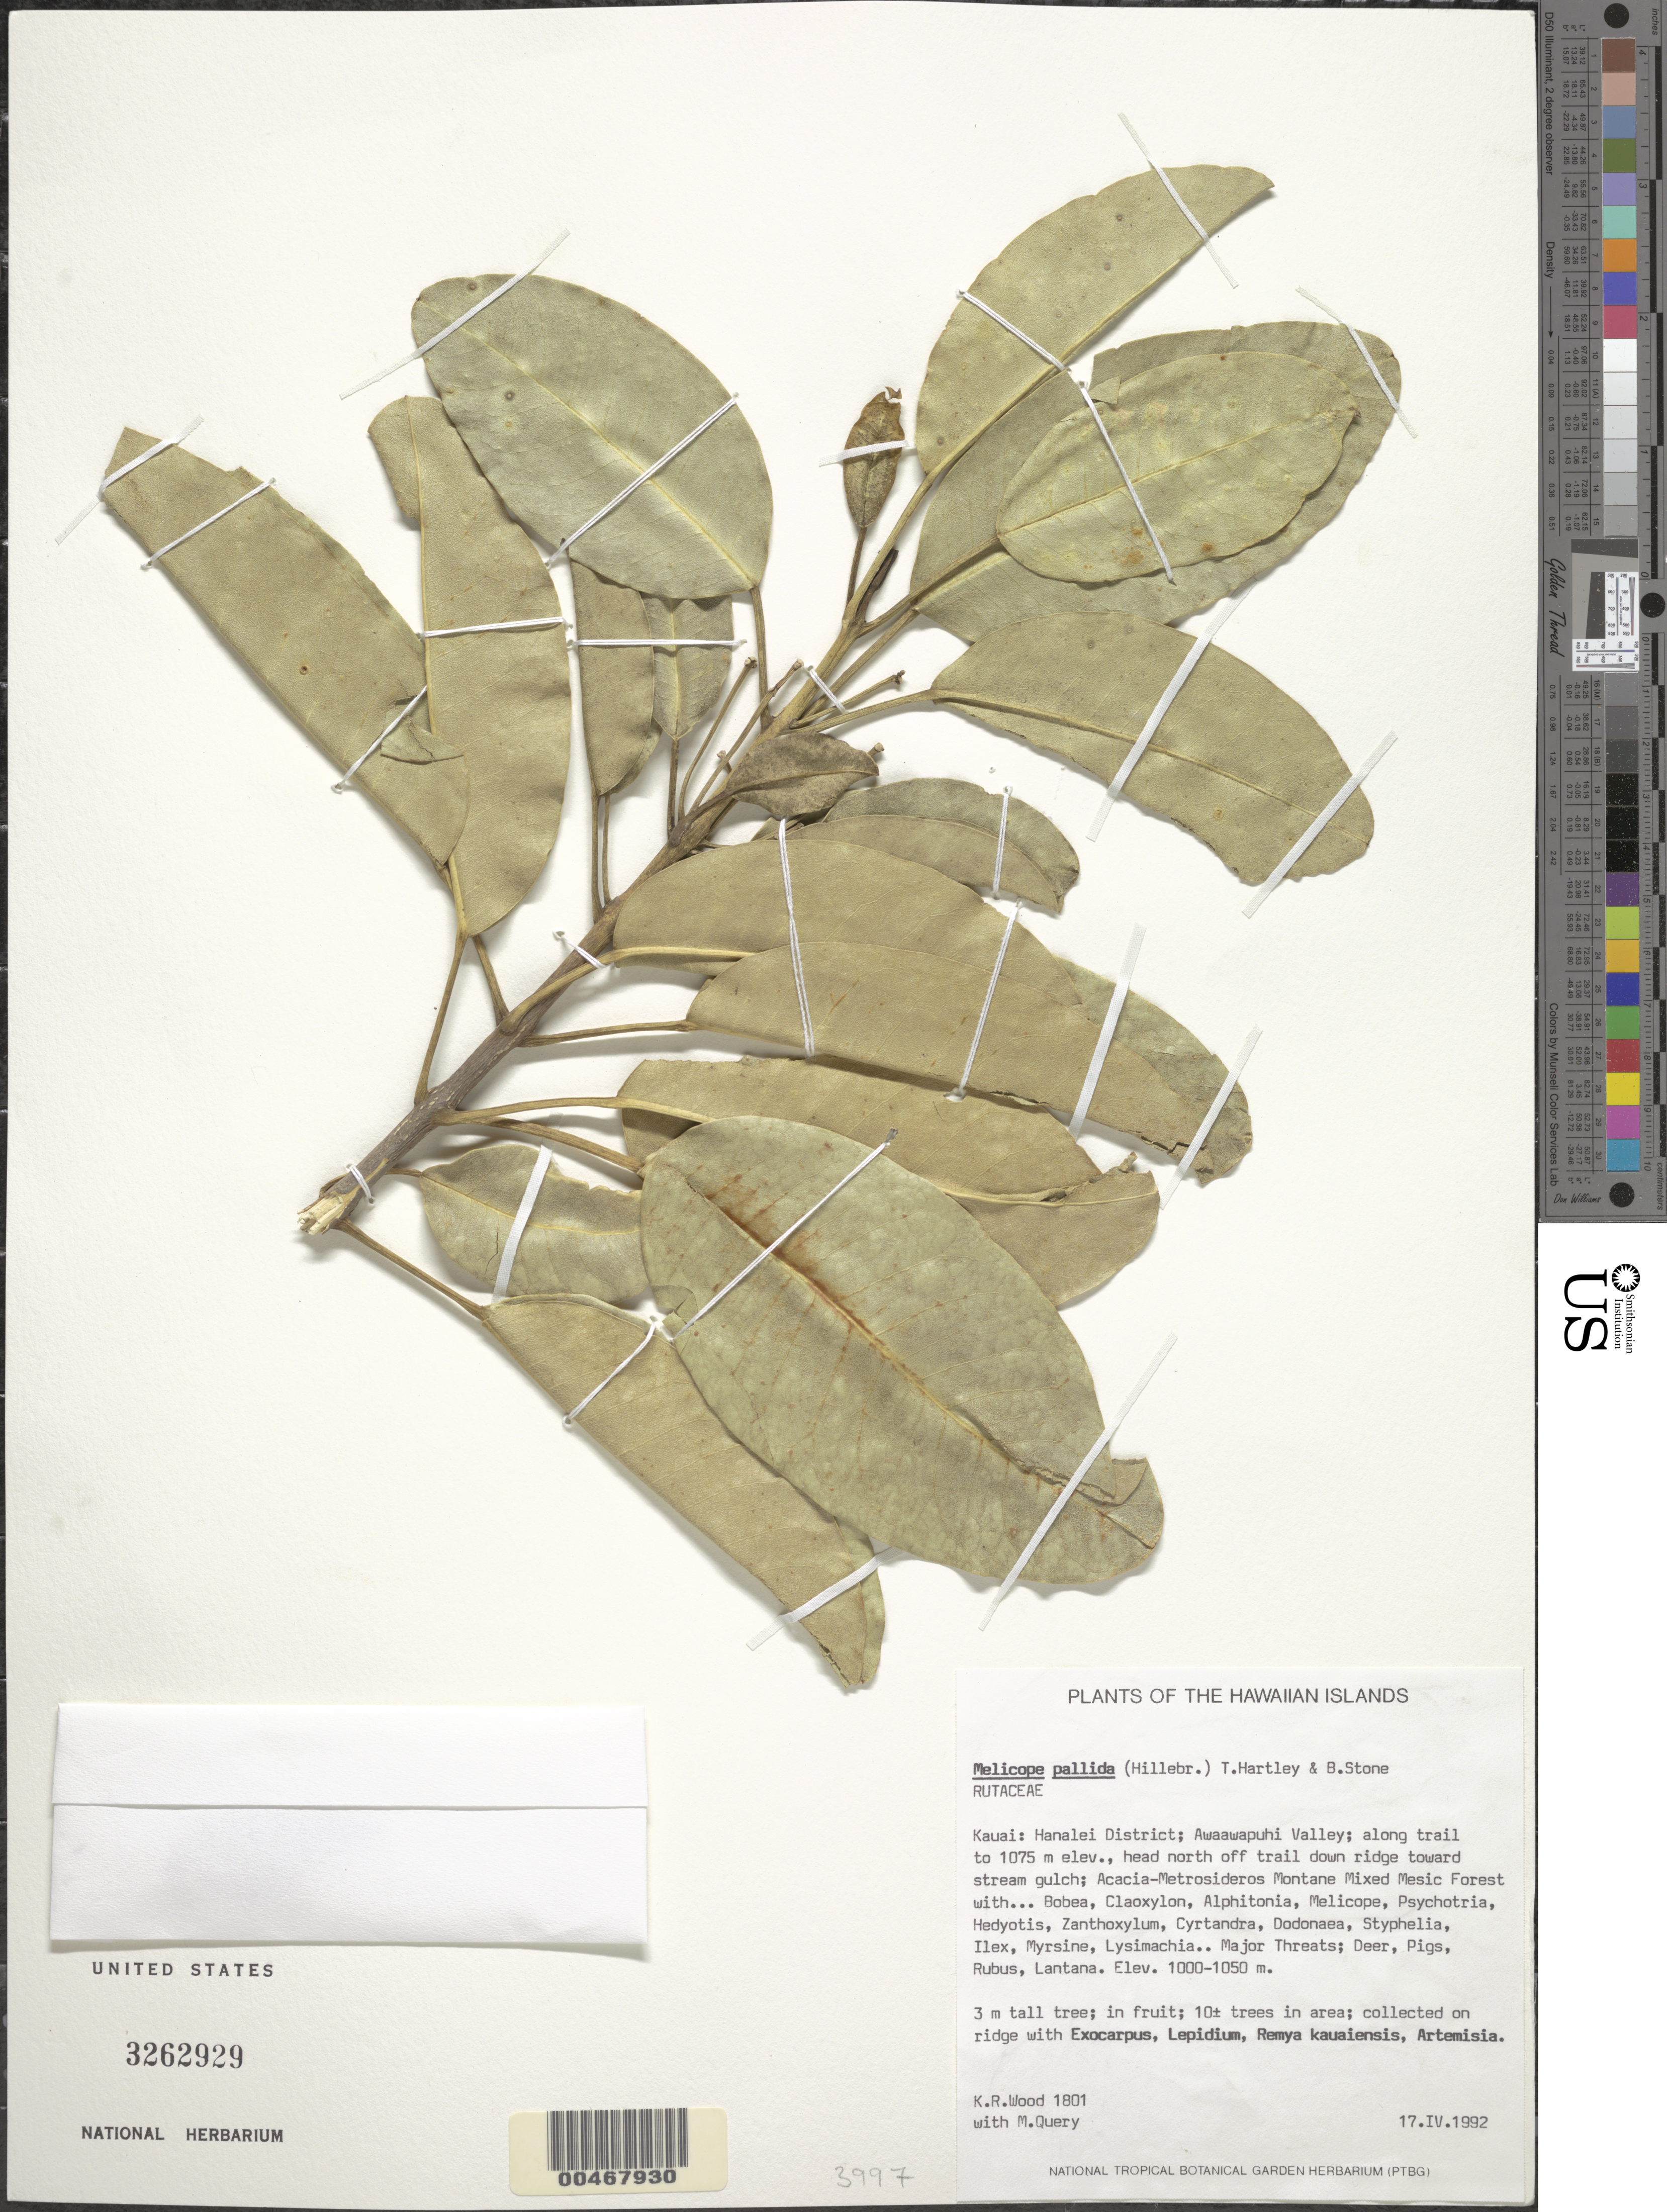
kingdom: Plantae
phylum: Tracheophyta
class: Magnoliopsida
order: Sapindales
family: Rutaceae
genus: Melicope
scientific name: Melicope pallida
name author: (Hillebr.) T.G. Hartley & B.C. Stone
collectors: K. R. Wood & M. Query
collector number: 1801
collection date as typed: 17 Apr 1992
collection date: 1992-04-17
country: United States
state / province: Hawaii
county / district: Kauai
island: Kaua'i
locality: Hanalei Dist., Awaawupuhi Valley, along trail to 1075 m elev., hd. N off trail down ridge toward stream gulch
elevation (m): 1000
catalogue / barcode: US 3262929